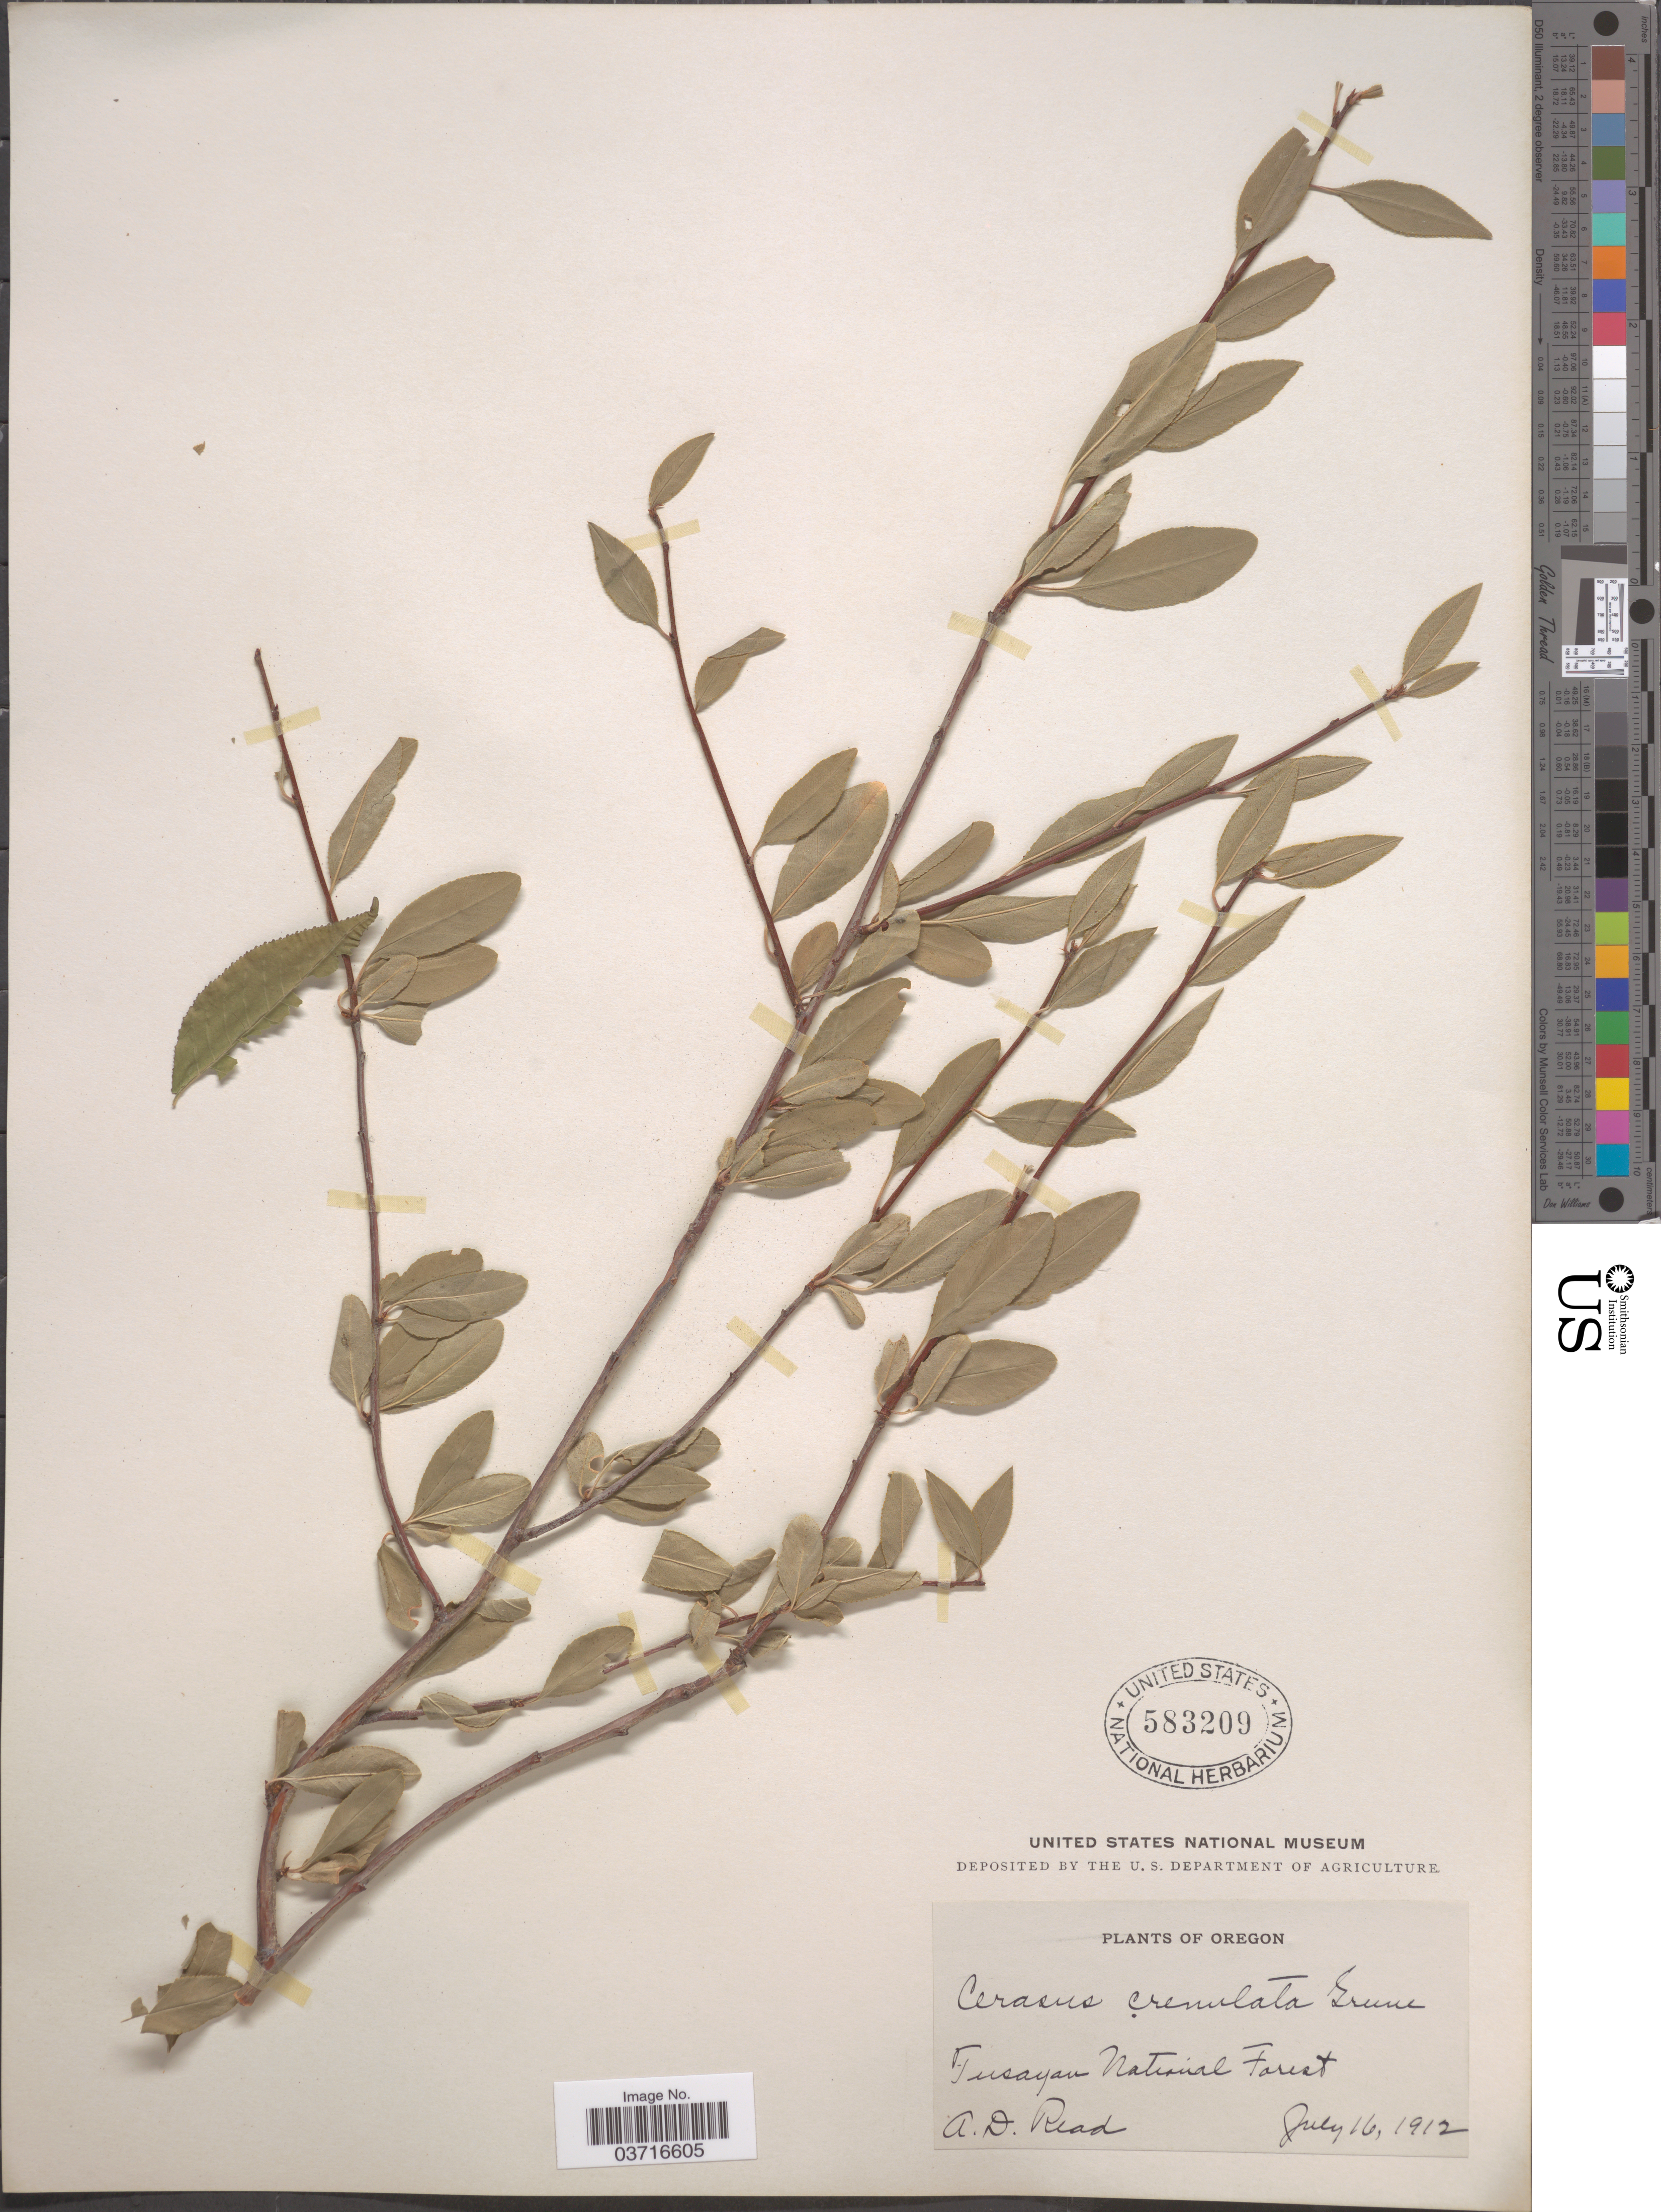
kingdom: Plantae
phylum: Tracheophyta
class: Magnoliopsida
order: Rosales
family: Rosaceae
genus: Prunus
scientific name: Prunus sp.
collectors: A. D. Read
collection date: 1912-07-16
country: United States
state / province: Oregon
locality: Tusayan National Forest.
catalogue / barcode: US 583209